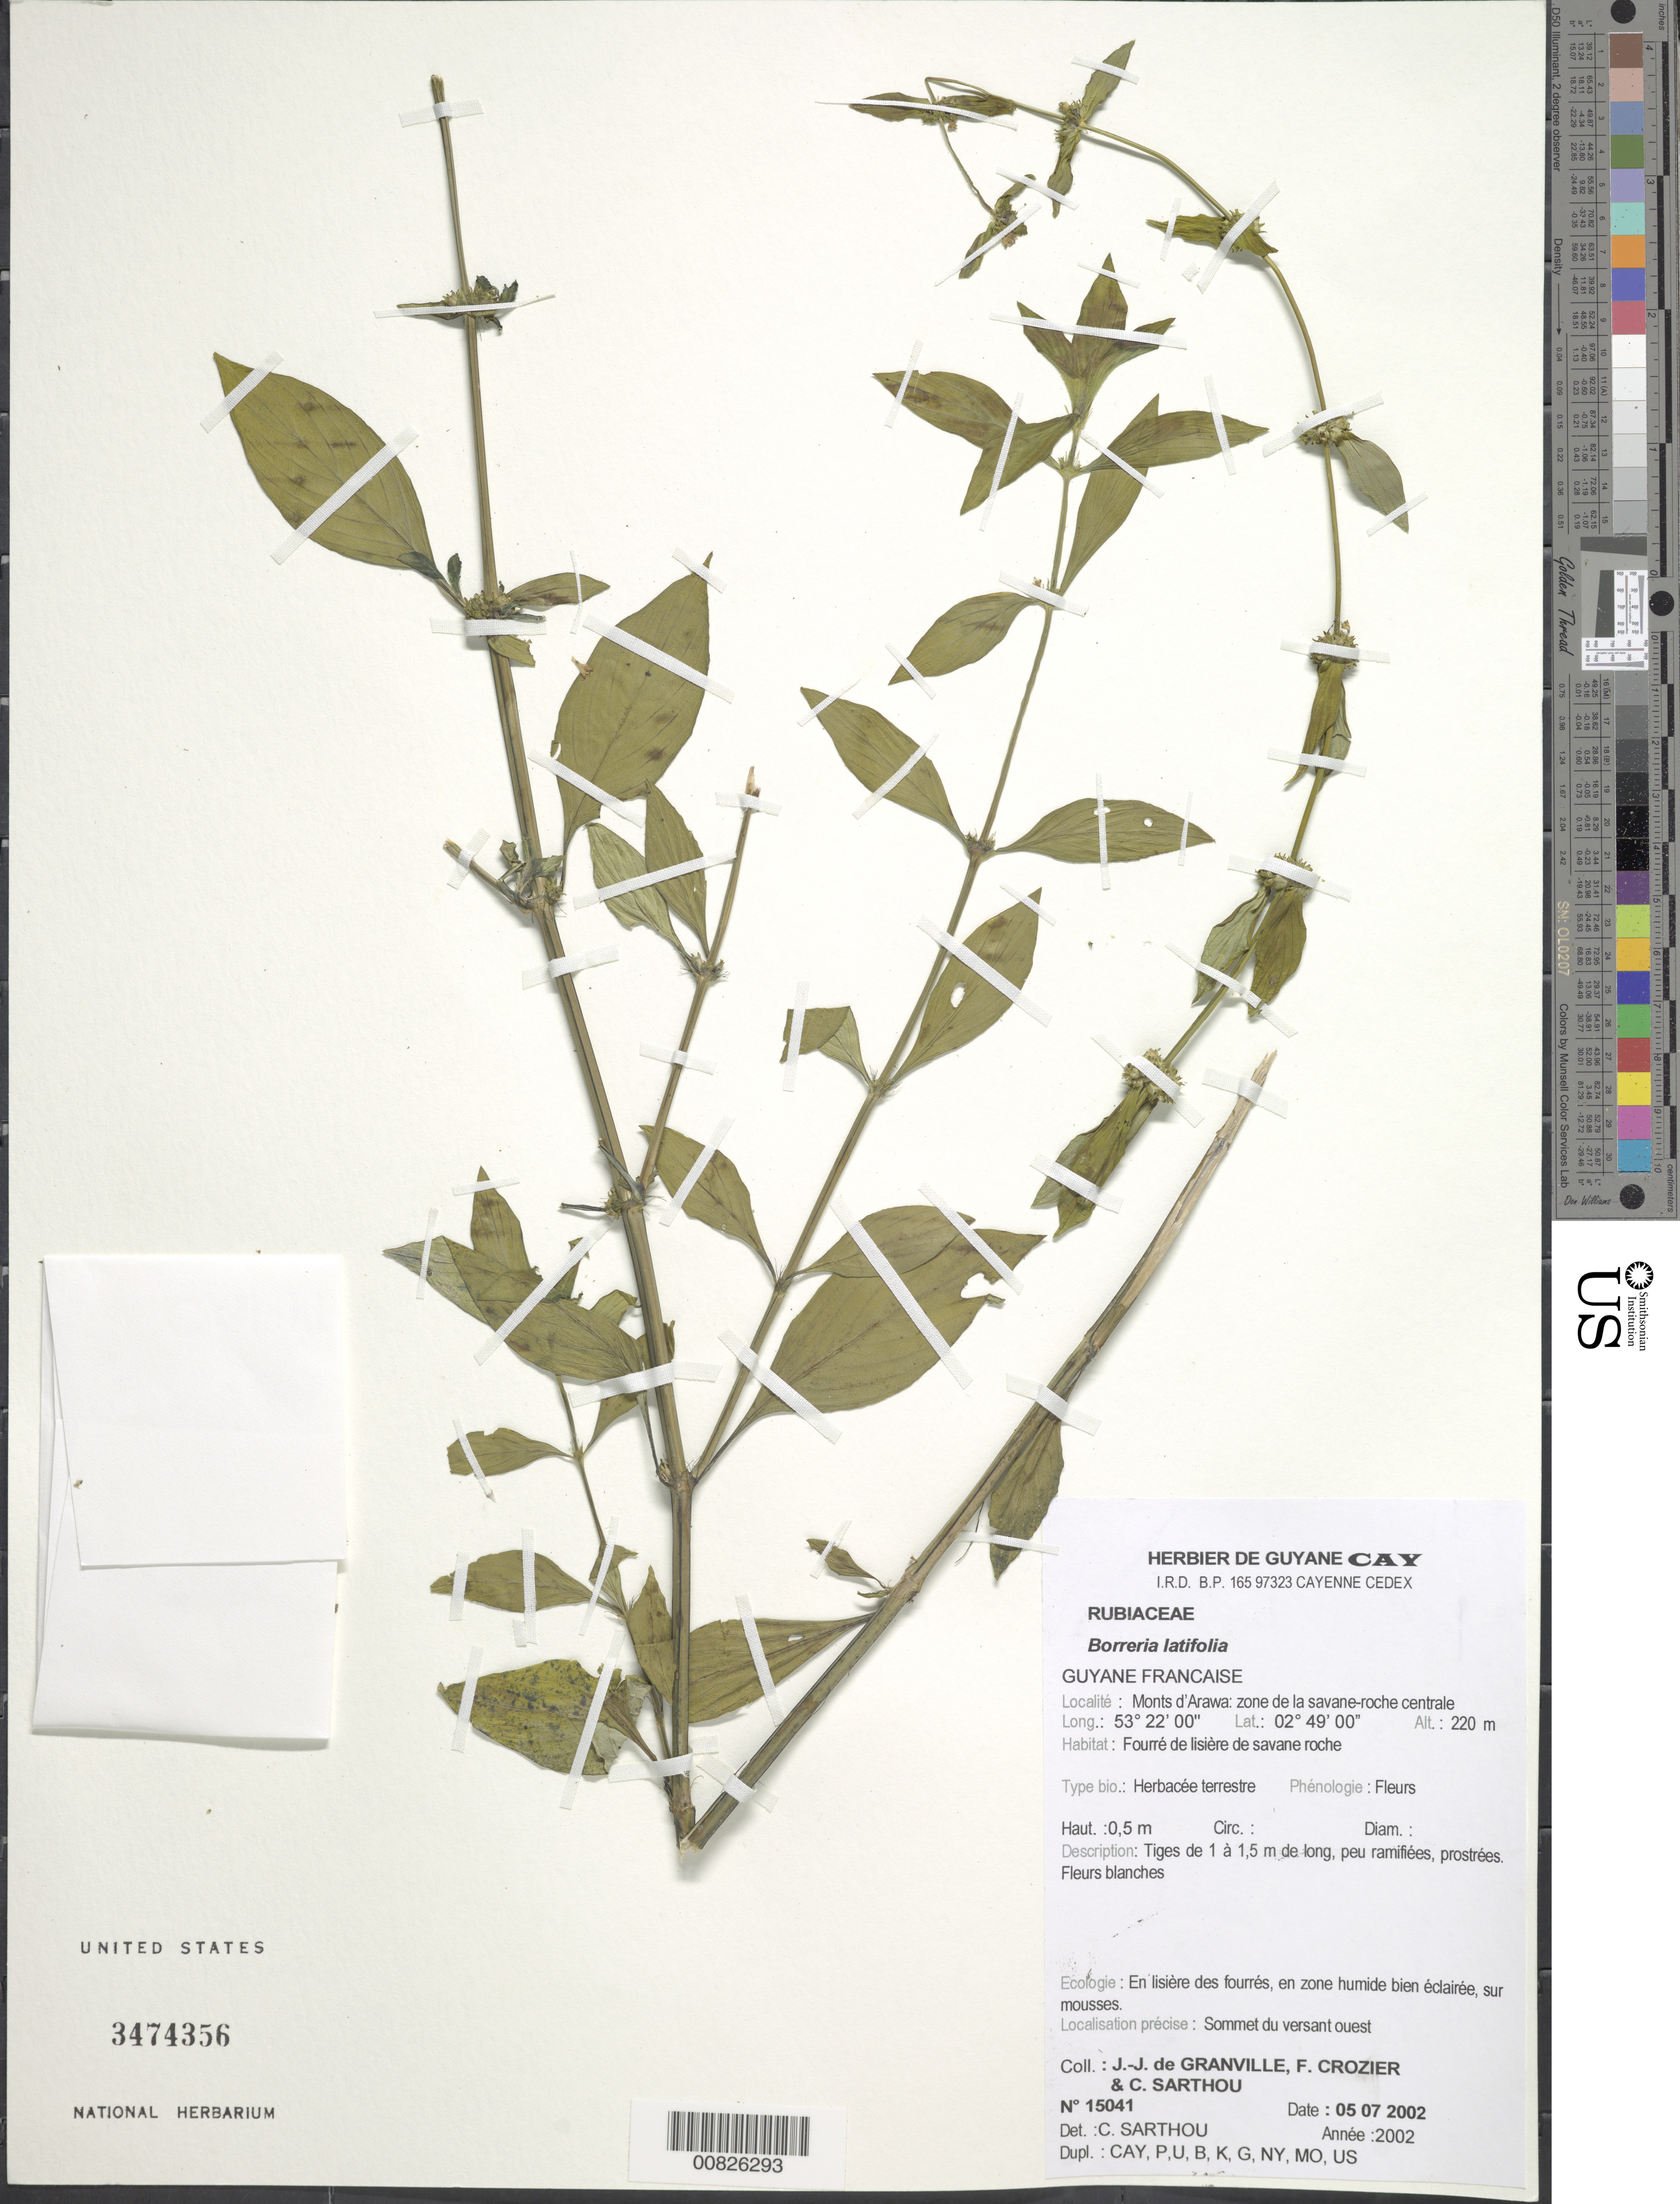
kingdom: Plantae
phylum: Tracheophyta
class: Magnoliopsida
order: Gentianales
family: Rubiaceae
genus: Borreria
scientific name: Borreria latifolia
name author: (Aubl.) K. Schum.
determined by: Sarthou, C.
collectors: J.-J. de Granville, F. Crozier & C. Sarthou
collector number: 15041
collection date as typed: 5-Jul-02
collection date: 2002-07-05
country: French Guiana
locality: Monts d'Arawa, zone de la savane-roche centrale, sommet du versant ouest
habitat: Fourré de lisière de savane-roche; en lisière des fourrés, en zone humide bien eclairee, sur mousses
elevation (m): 220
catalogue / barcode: US 3474356